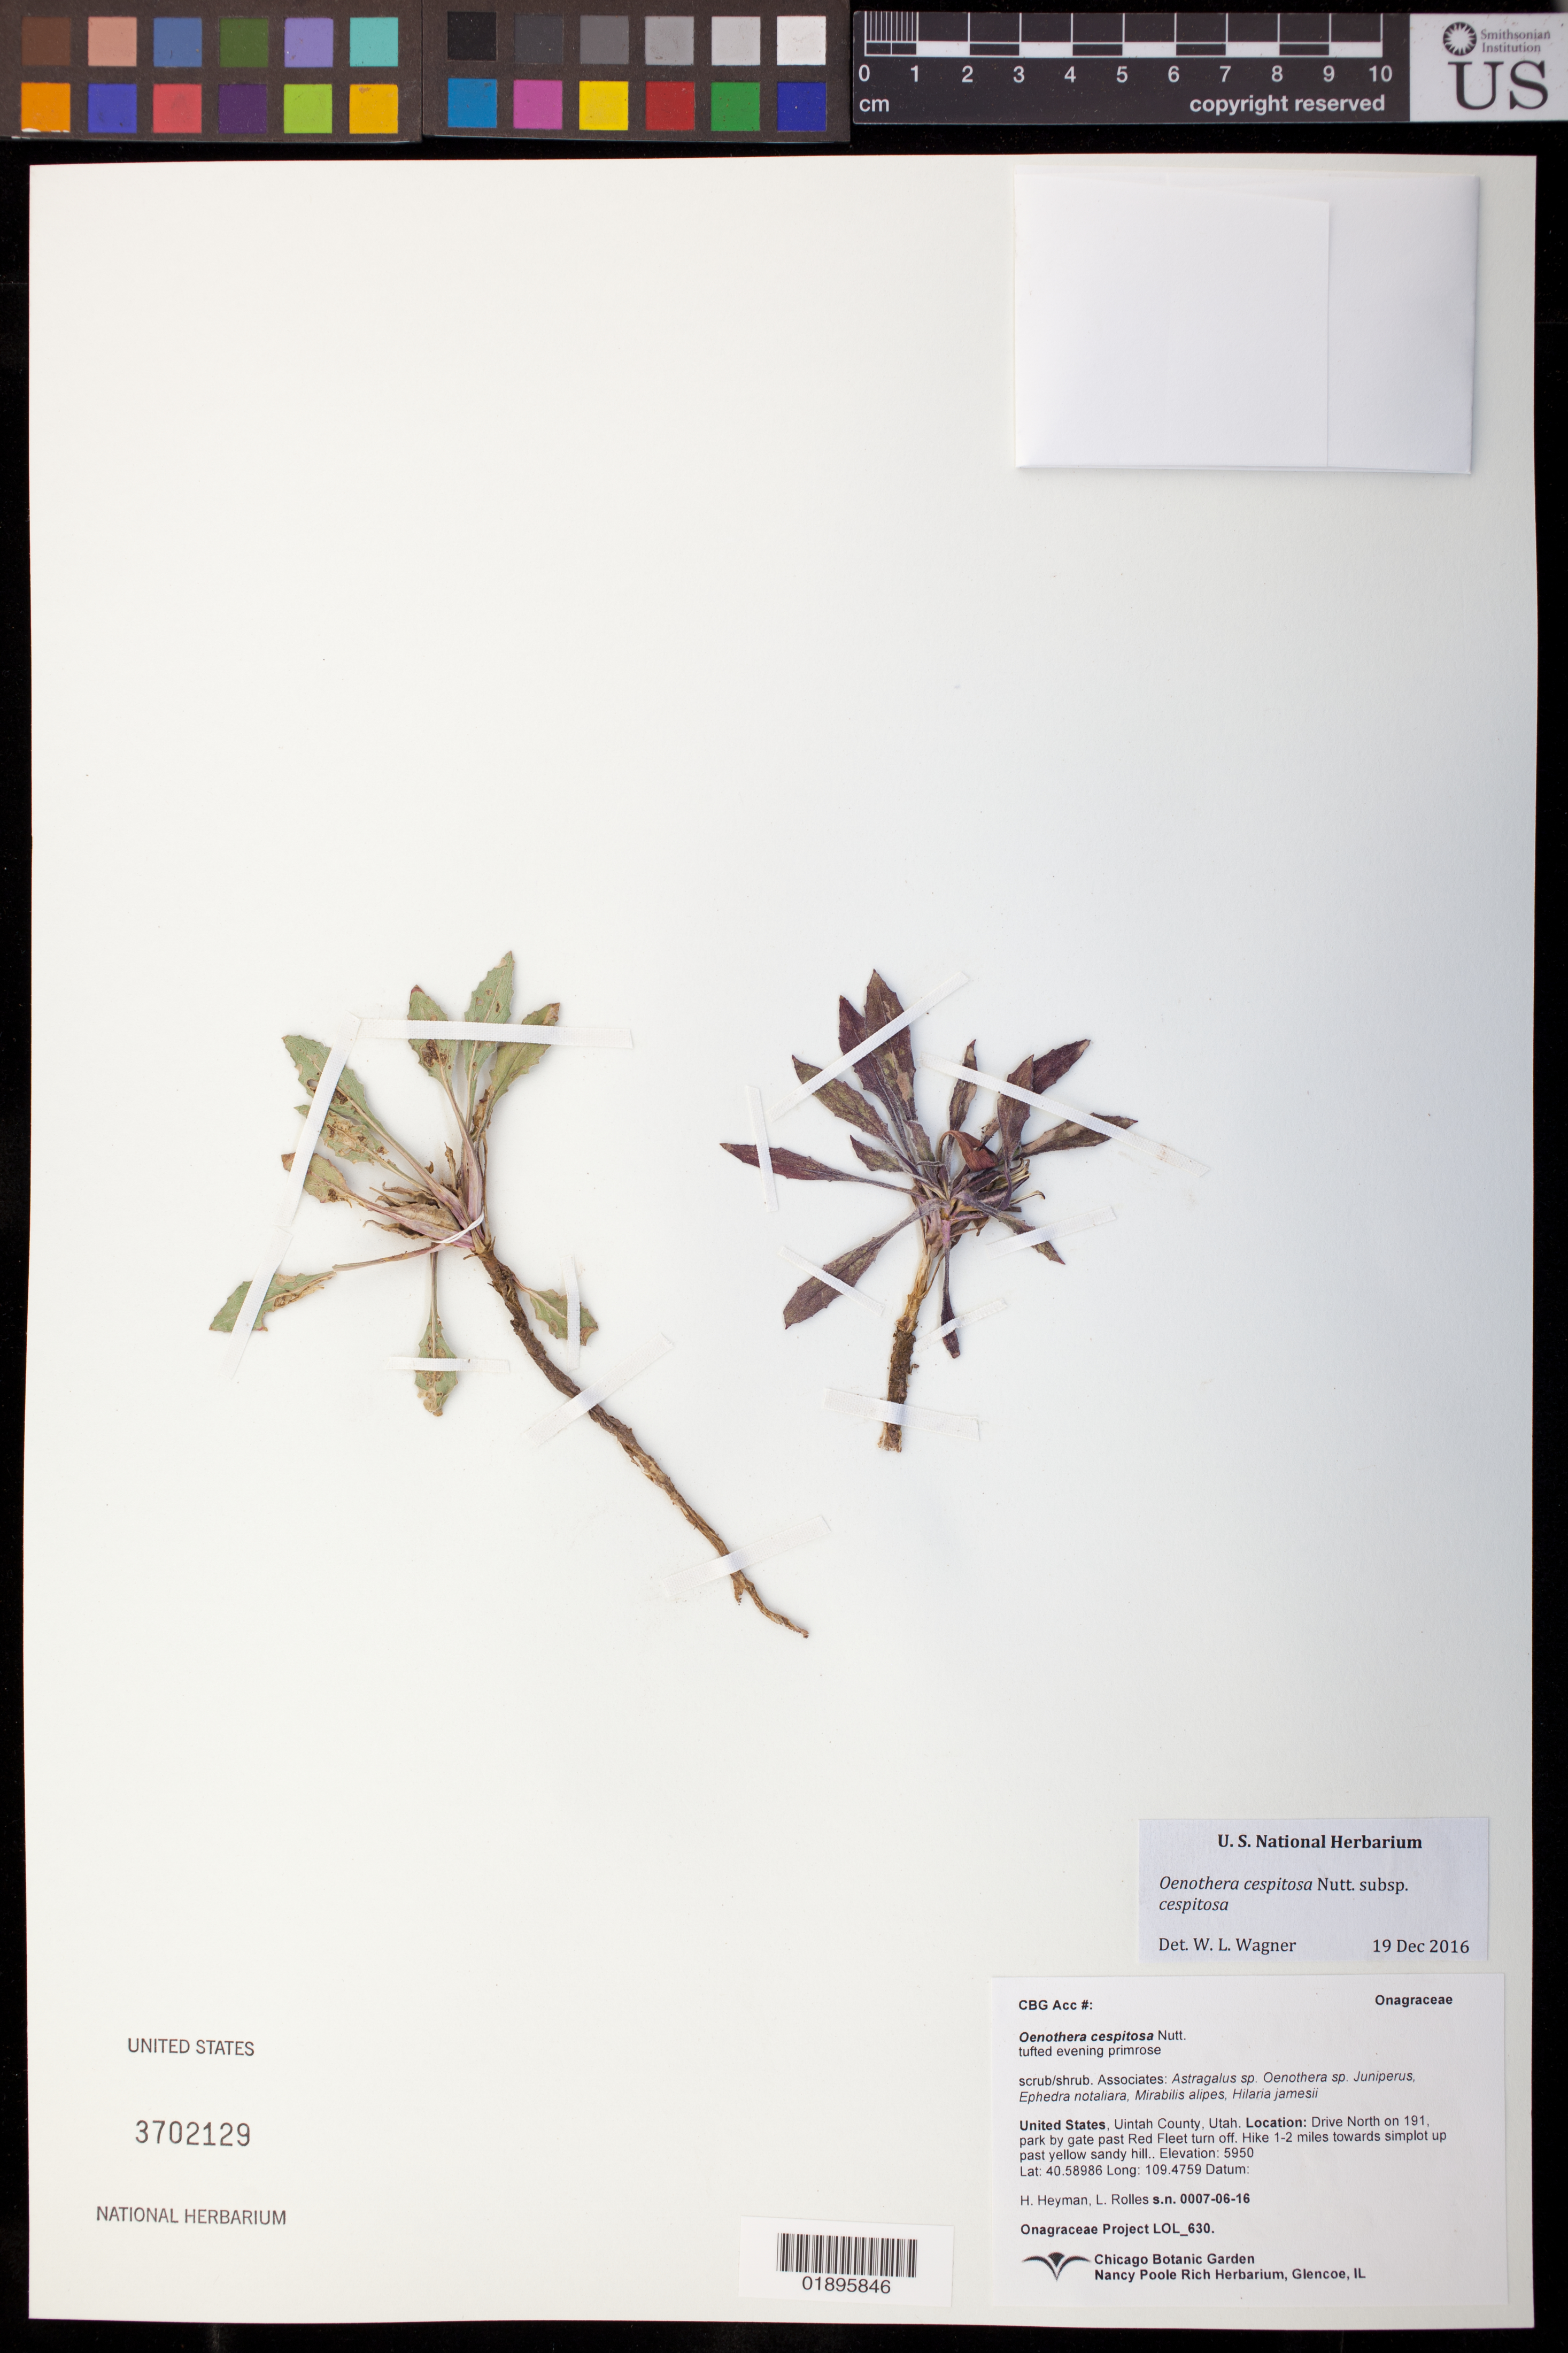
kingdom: Plantae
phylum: Tracheophyta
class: Magnoliopsida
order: Myrtales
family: Onagraceae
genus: Oenothera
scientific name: Oenothera cespitosa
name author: Nutt.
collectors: H. Heyman & L. Rolles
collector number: LOL 630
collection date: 2016-07-06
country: United States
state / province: Utah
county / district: Uintah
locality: Drive North on 191, park by gate past Red Fleet turn off. Hike 1-2 miles towards simplot up past yellow sandy hill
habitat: scrub/shrub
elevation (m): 5950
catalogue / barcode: US 3702129